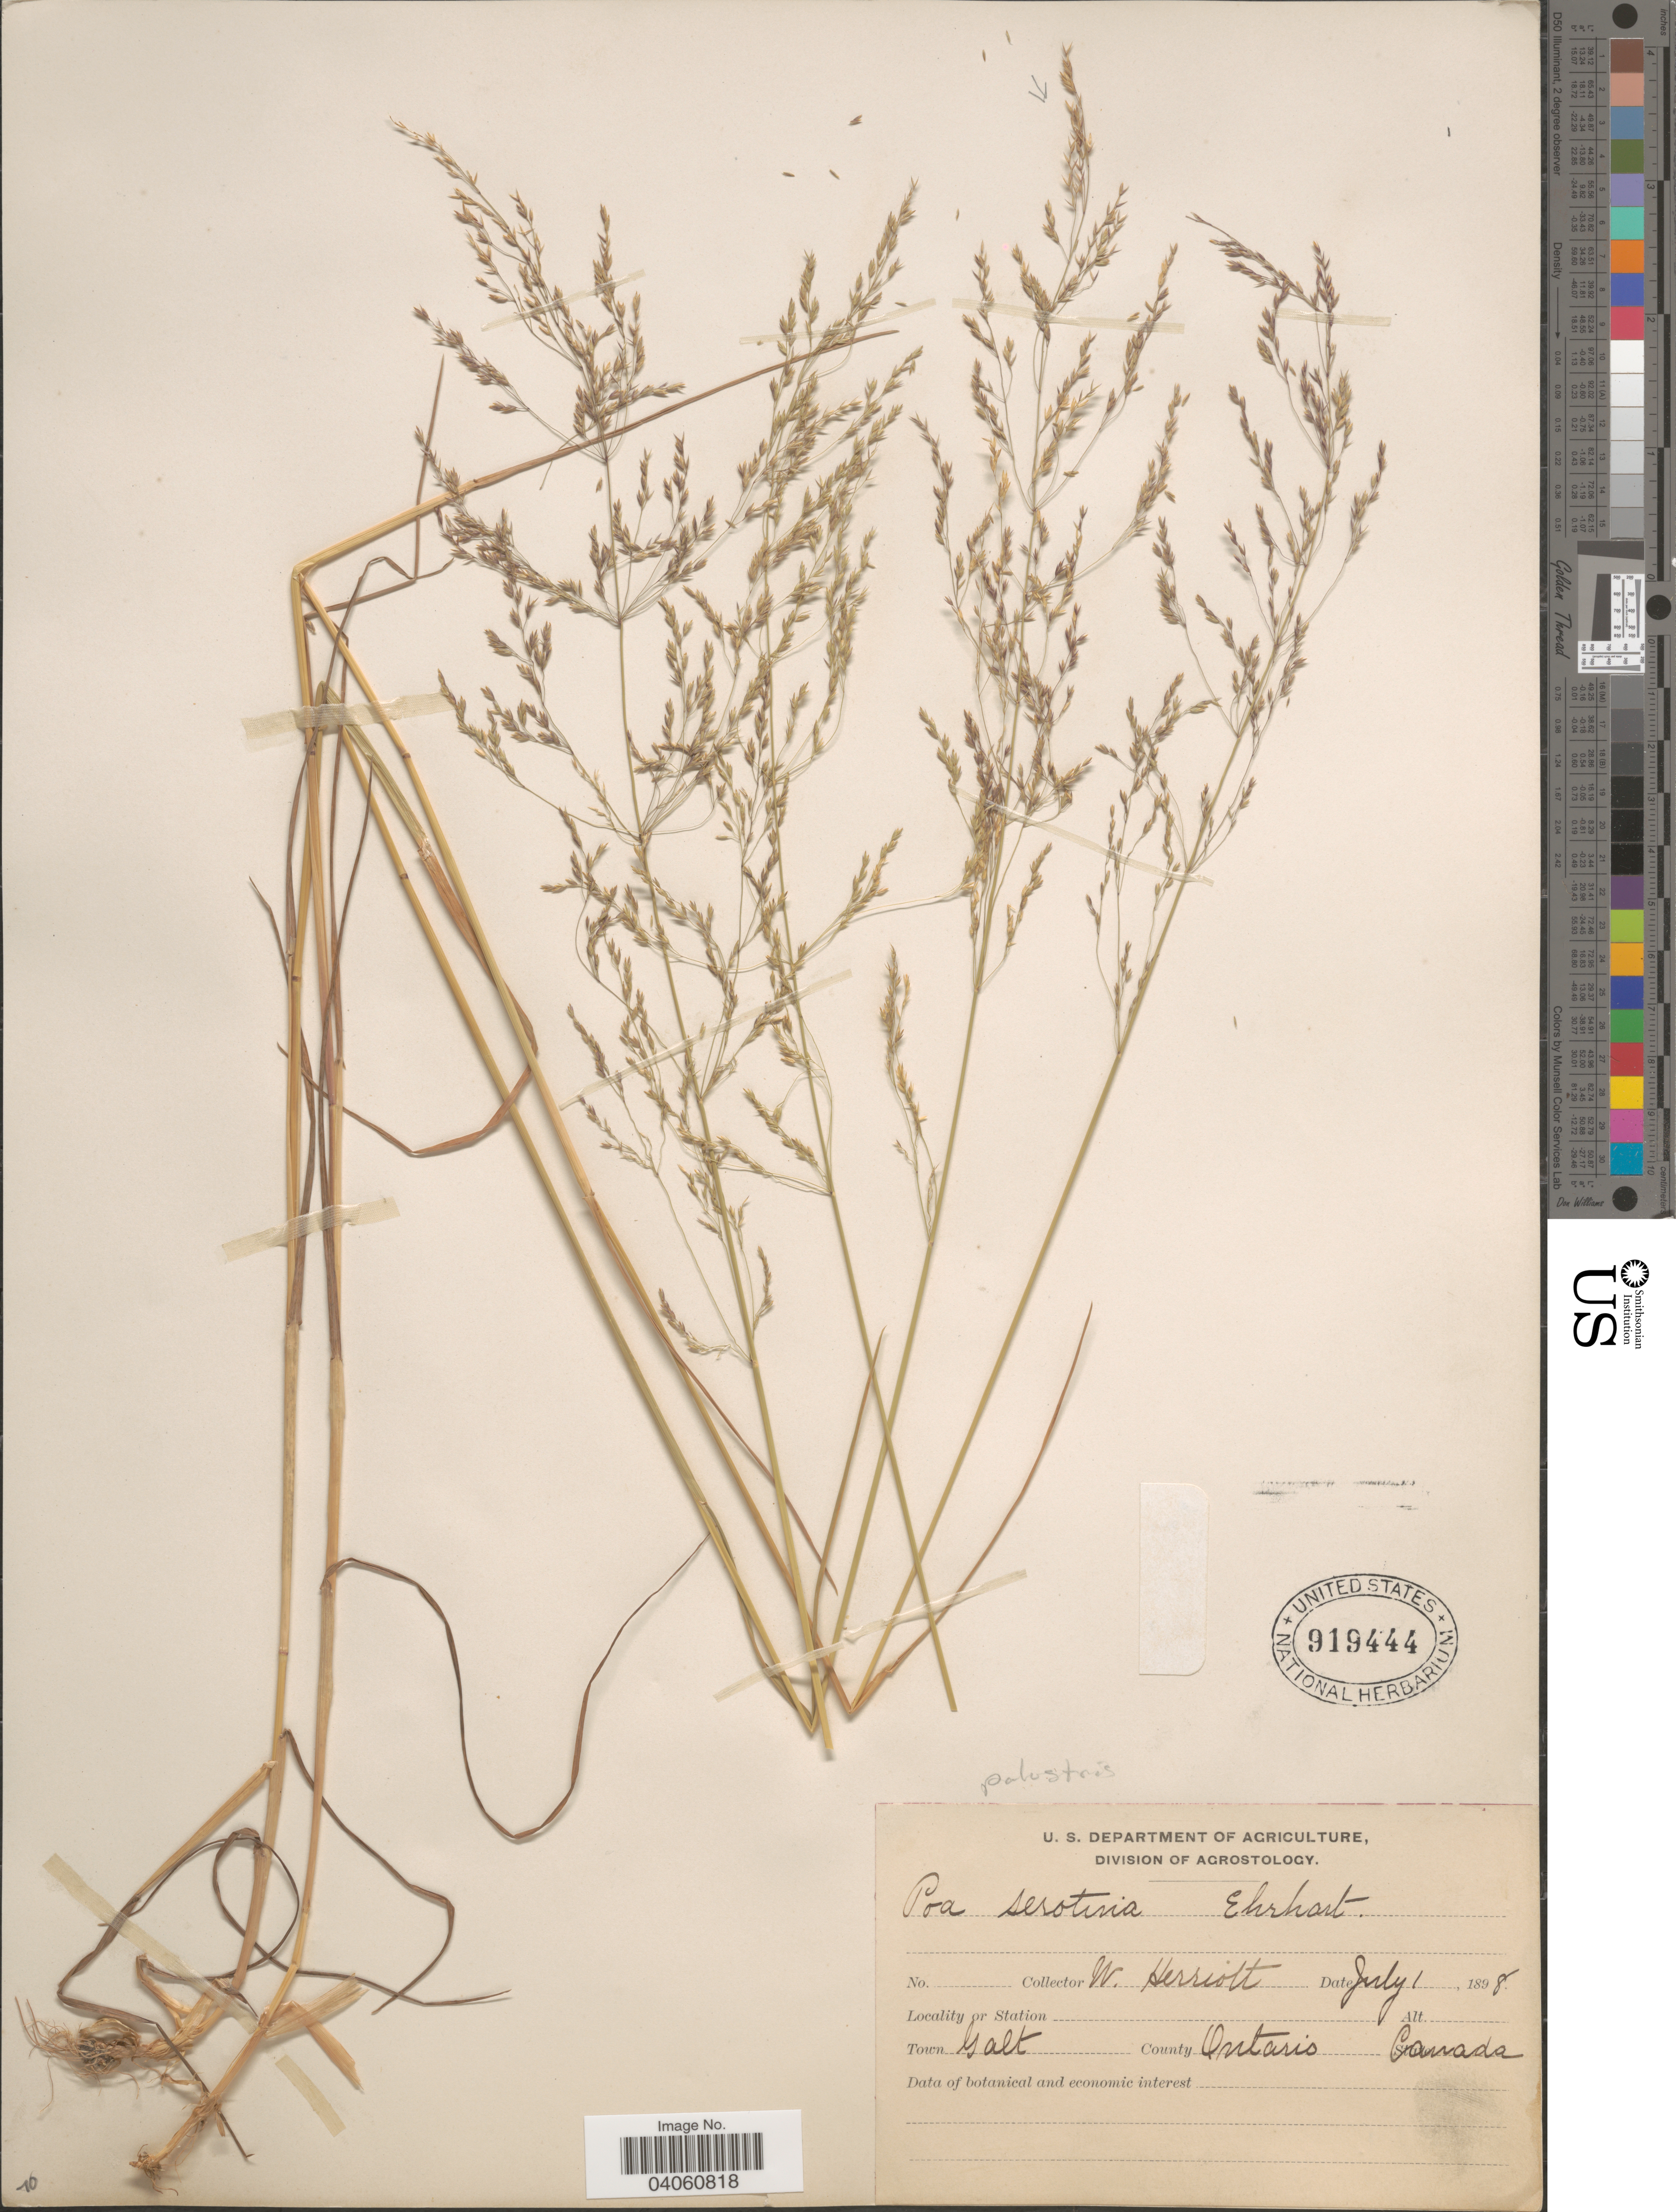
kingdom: Plantae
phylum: Tracheophyta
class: Liliopsida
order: Poales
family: Poaceae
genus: Poa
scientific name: Poa palustris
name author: L.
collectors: W. Herriot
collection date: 1898-07-01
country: Canada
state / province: Ontario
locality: Town Galt. County Ontario.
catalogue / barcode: US 919444